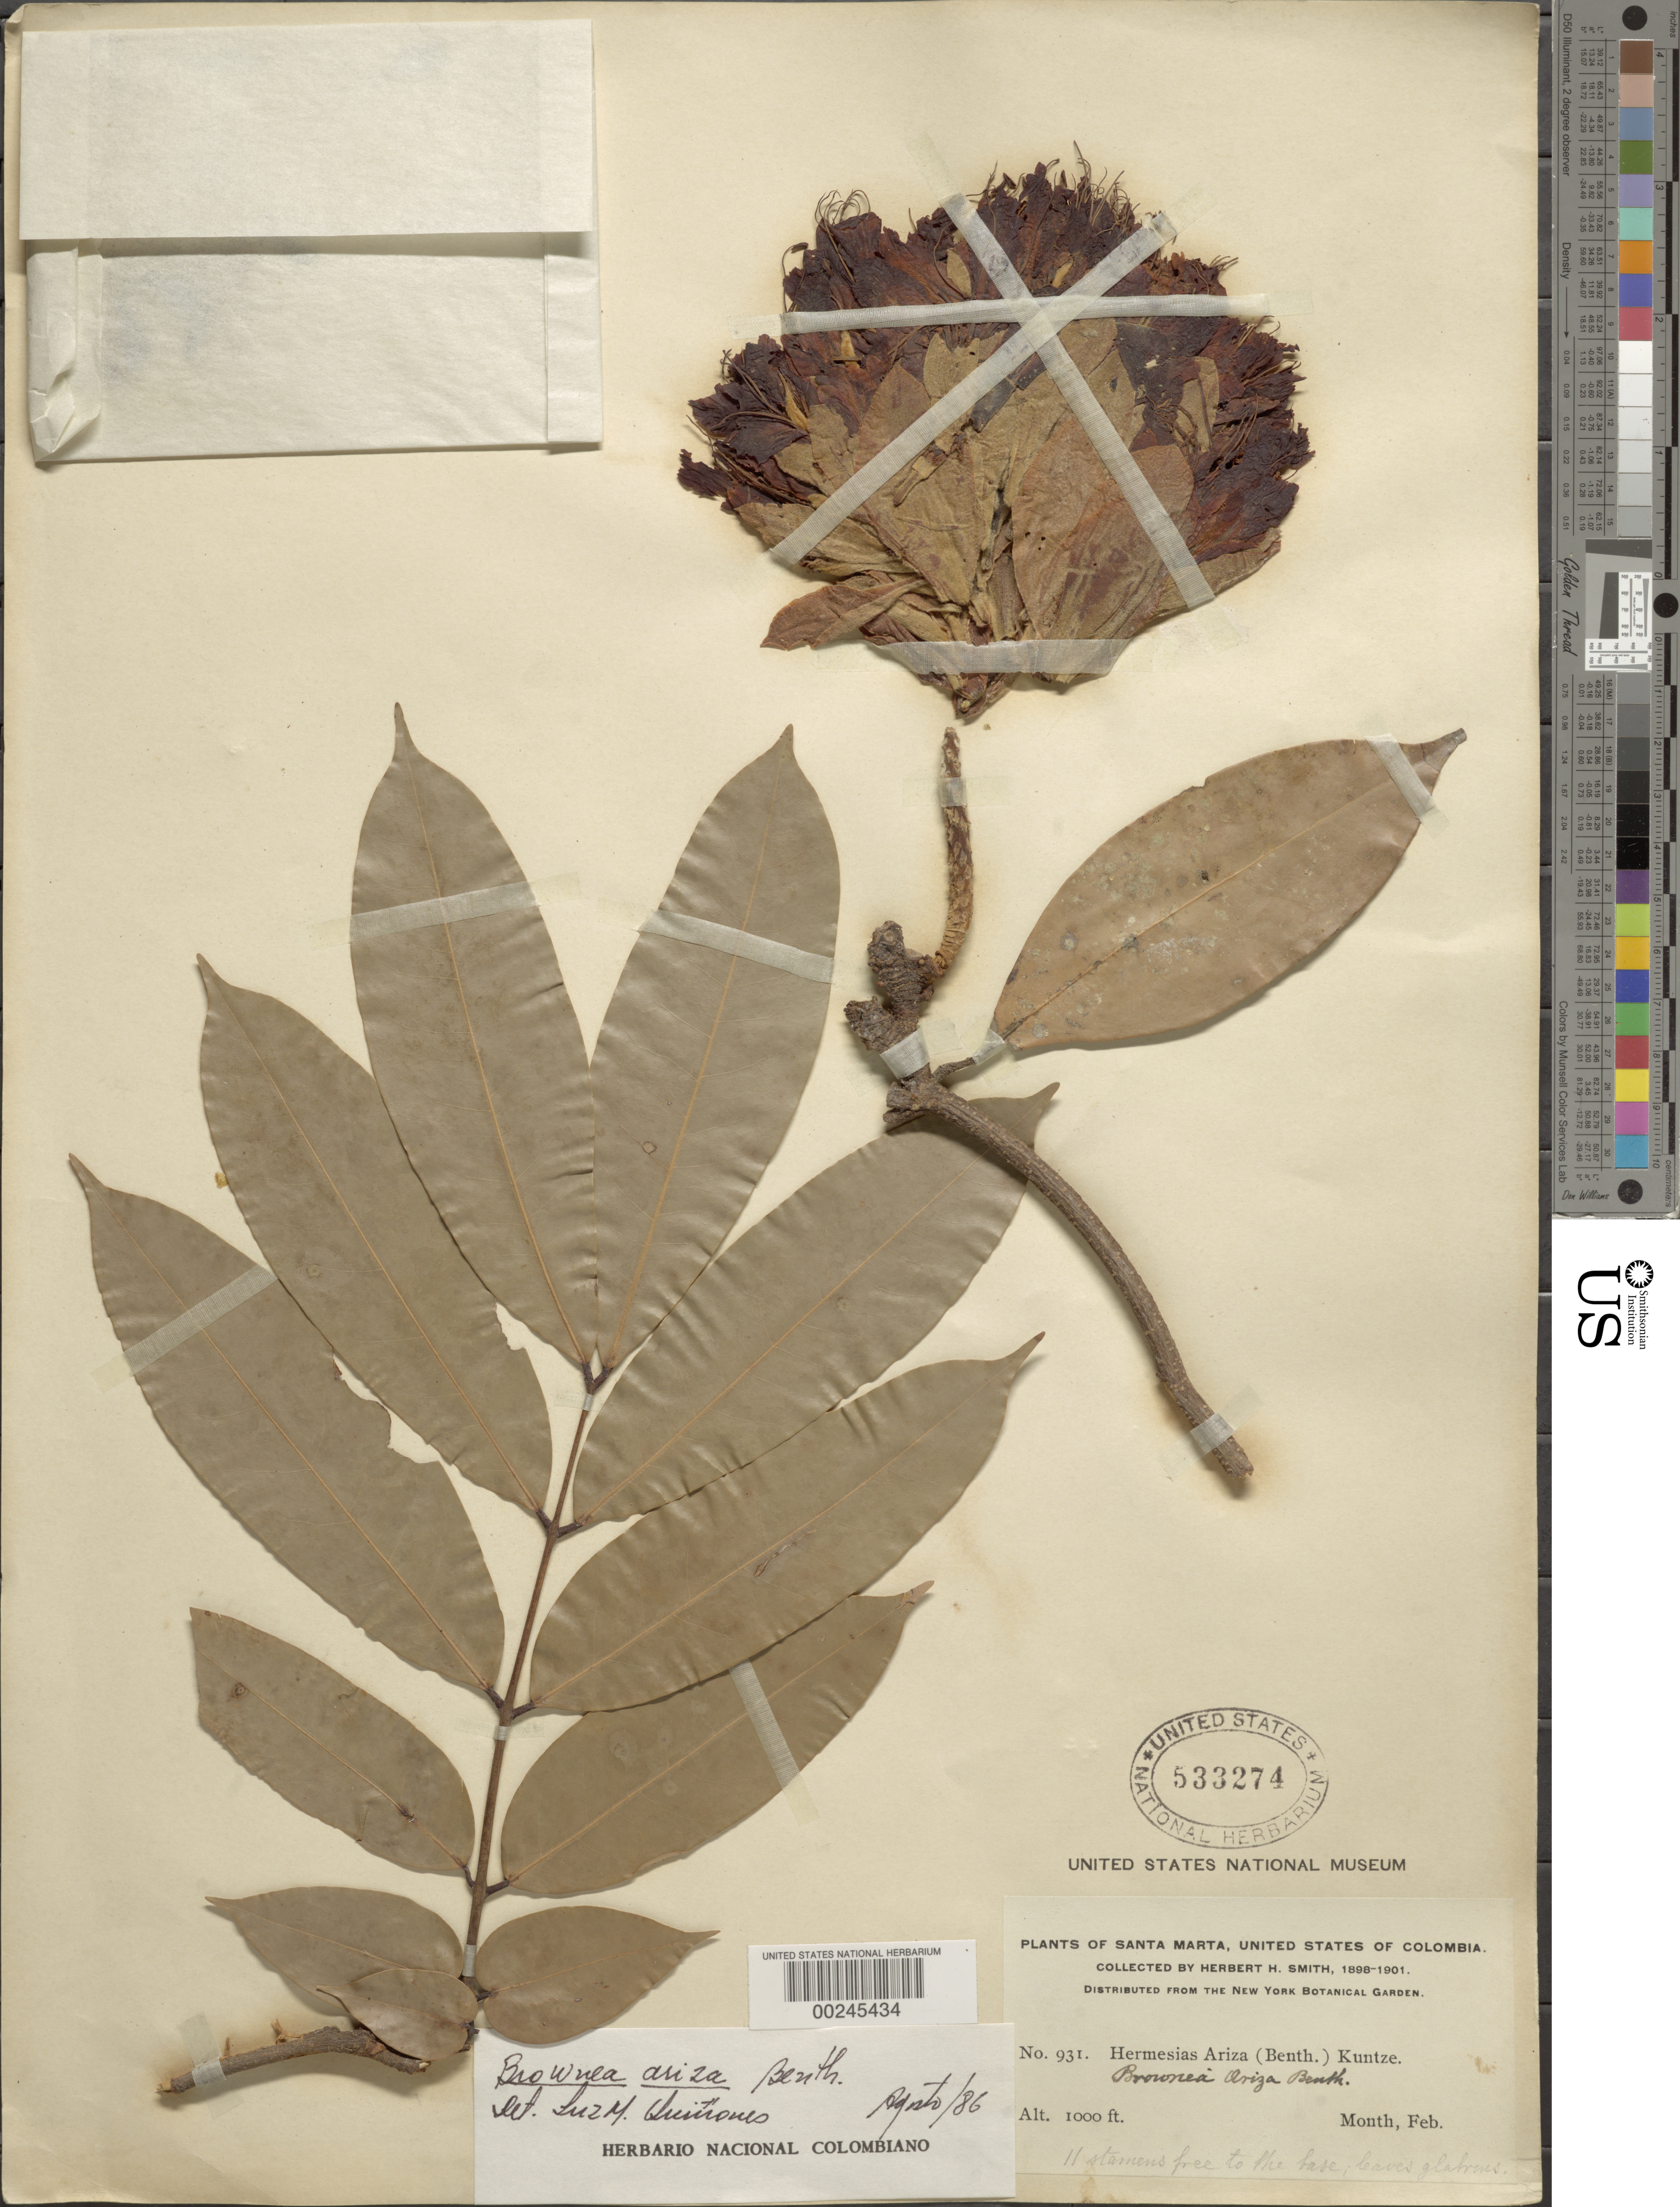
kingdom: Plantae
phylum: Tracheophyta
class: Magnoliopsida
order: Fabales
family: Fabaceae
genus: Brownea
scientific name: Brownea grandiceps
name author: Jacq.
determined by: Santos-Silva, J.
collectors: Herbert H. Smith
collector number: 931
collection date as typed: Feb 1898 to -- Feb 1901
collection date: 1898-02/1901-02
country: Colombia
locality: Santa Maria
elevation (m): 305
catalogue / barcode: US 533274